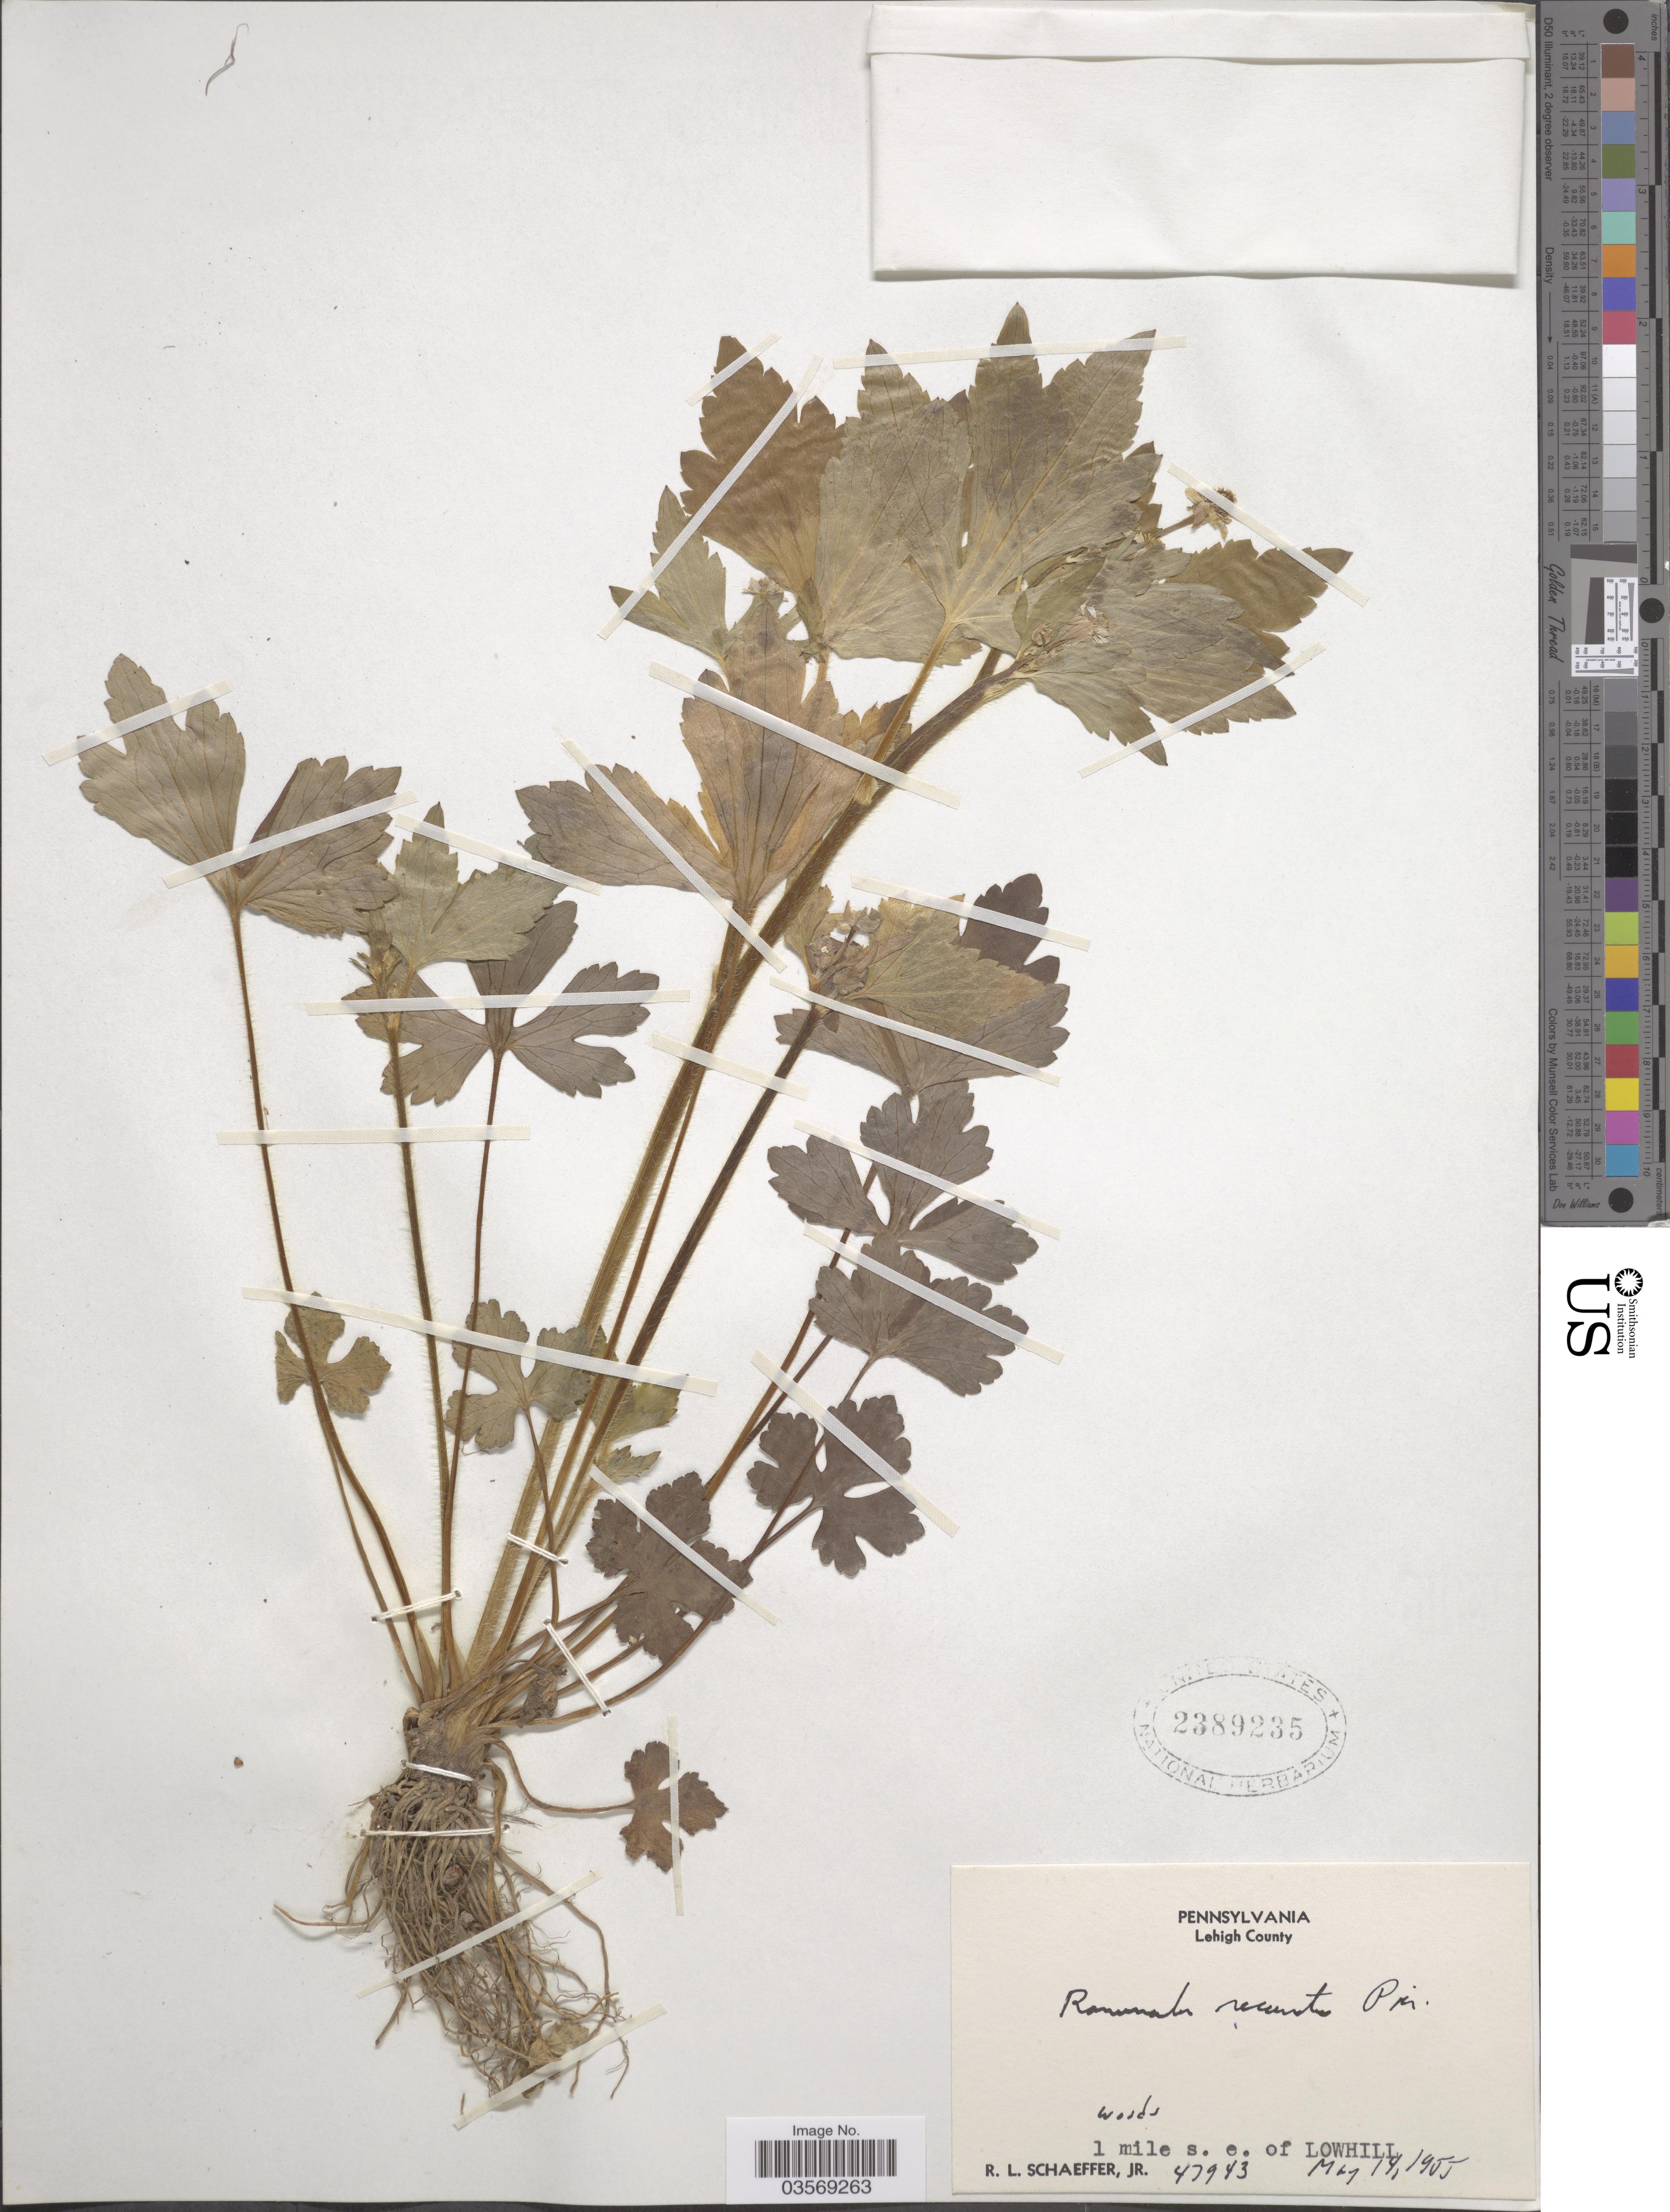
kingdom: Plantae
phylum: Tracheophyta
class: Magnoliopsida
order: Ranunculales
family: Ranunculaceae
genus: Ranunculus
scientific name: Ranunculus recurvatus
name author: Poir.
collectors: R. L. Schaeffer Jr.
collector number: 47943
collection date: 1955-05-18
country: United States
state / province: Pennsylvania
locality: Lehigh County. 1 mile s. e. of Lowhill.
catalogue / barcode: US 2389235